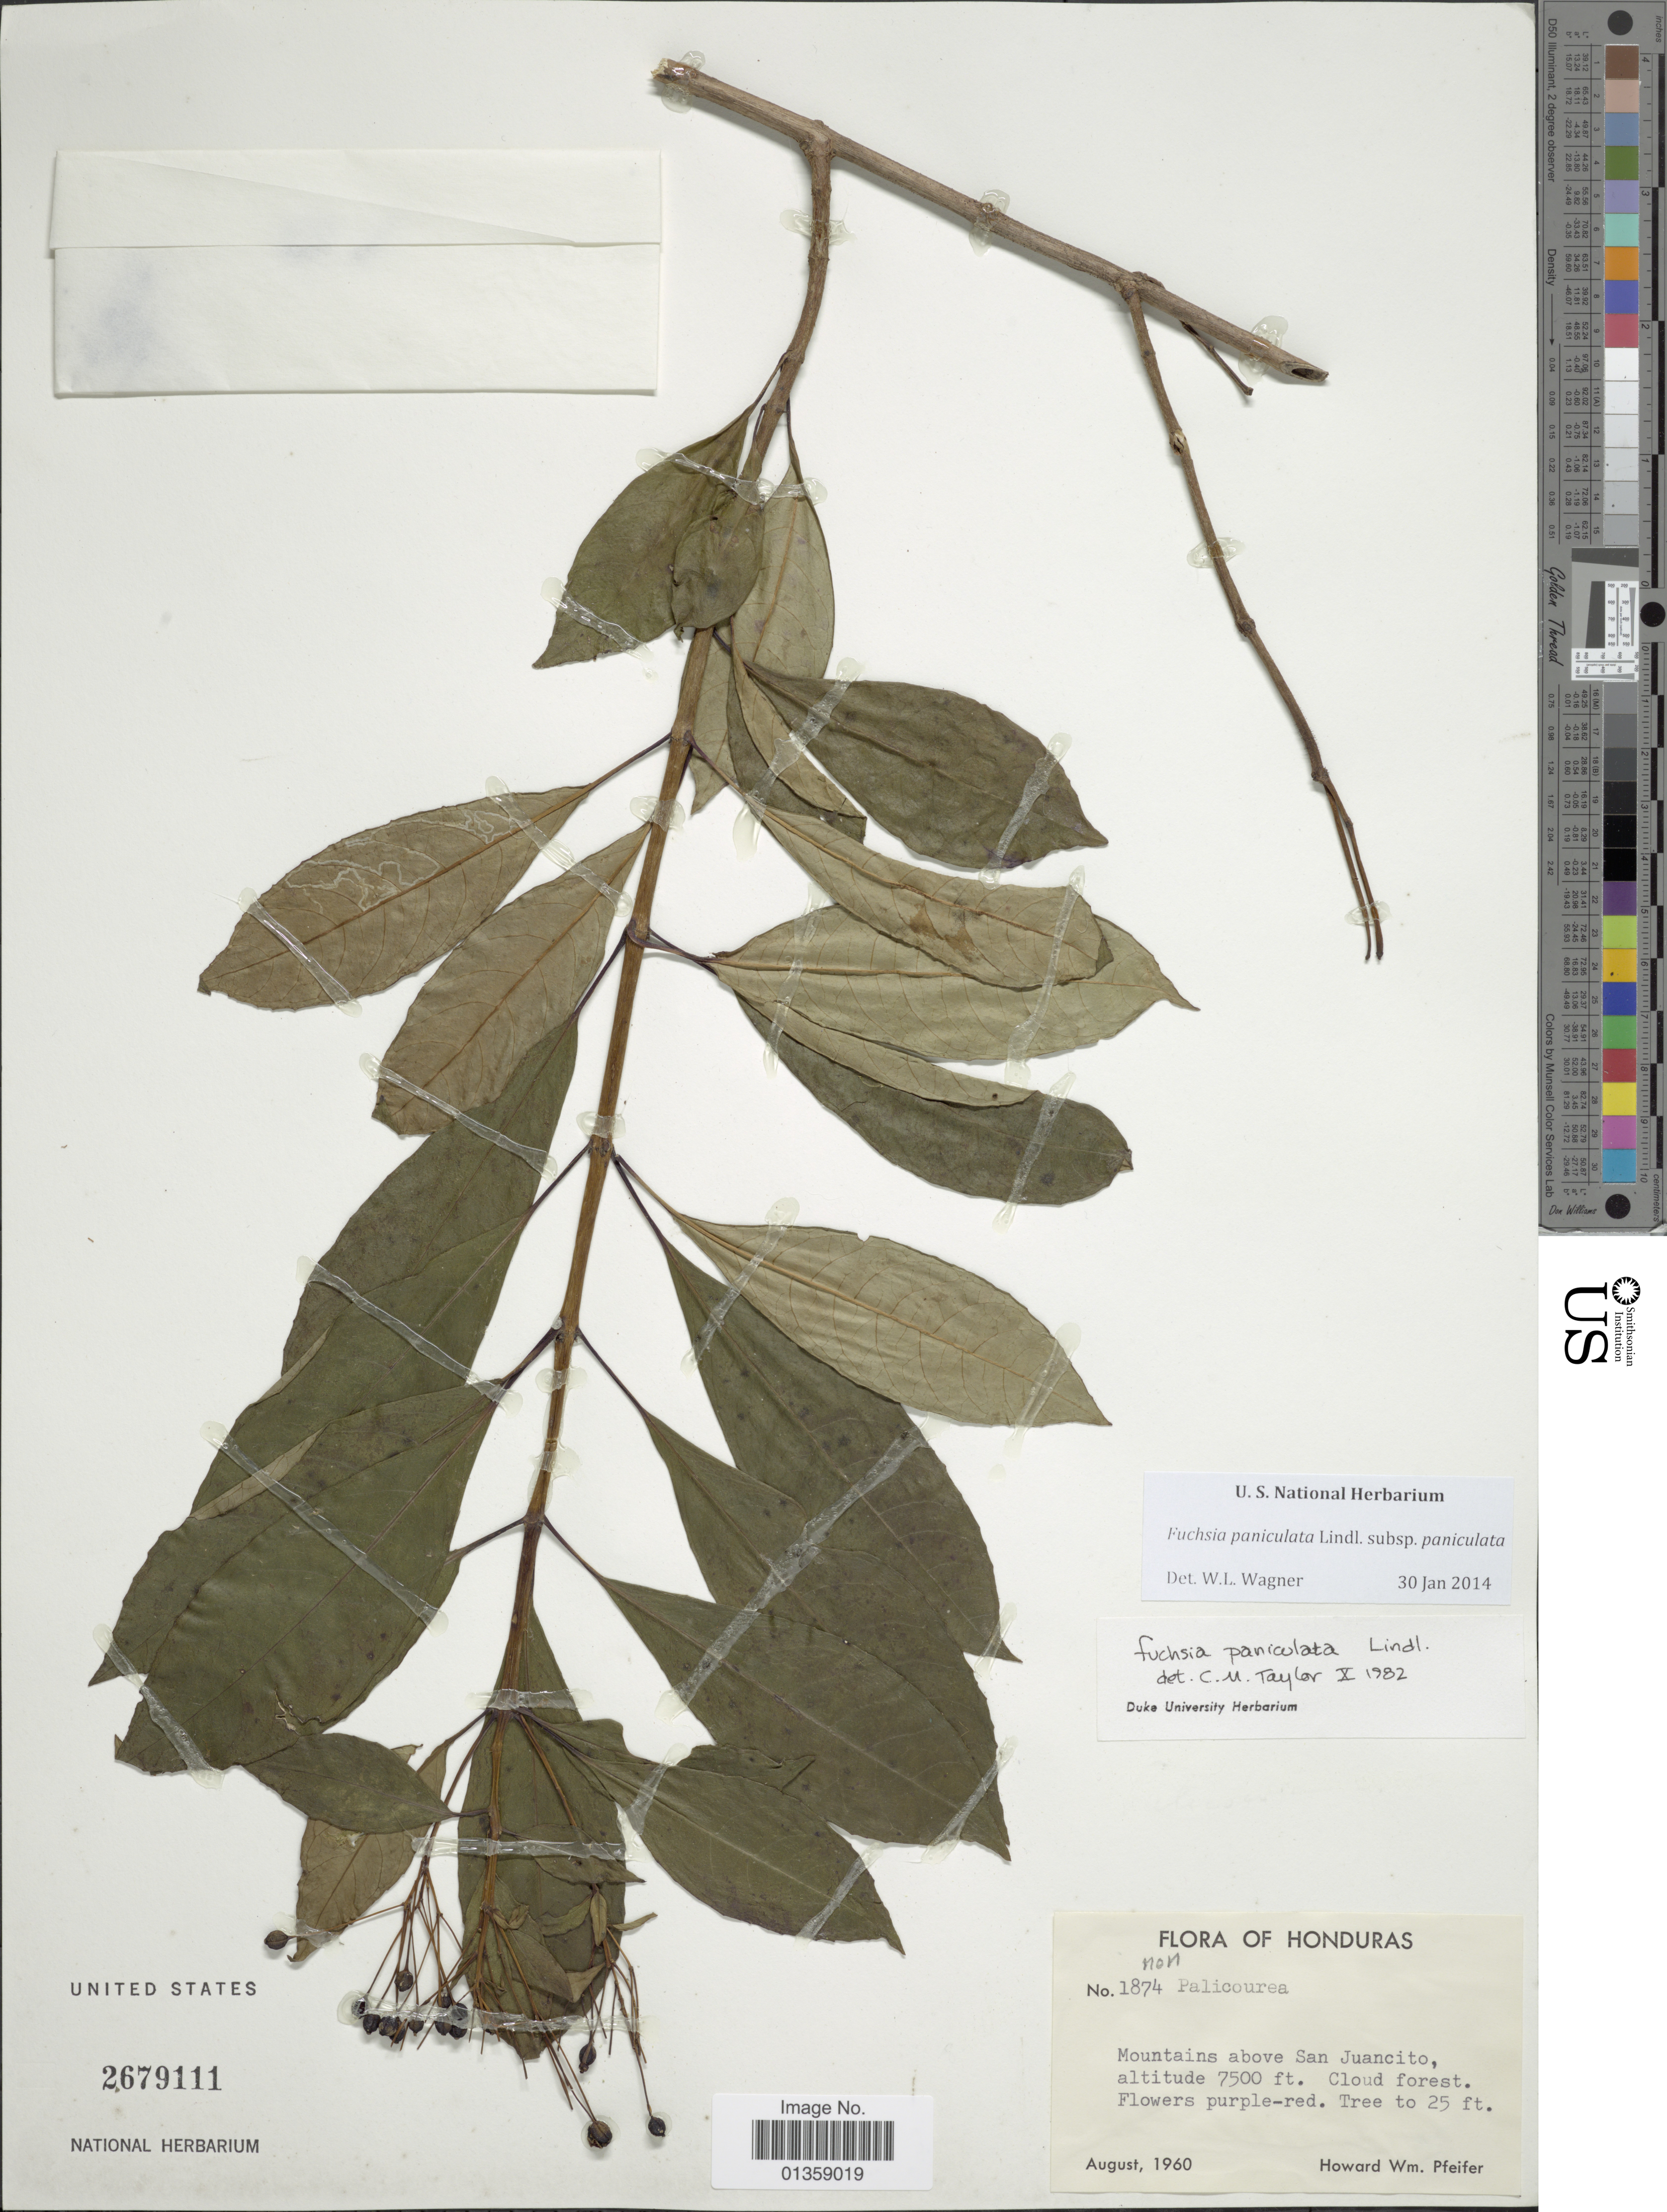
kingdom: Plantae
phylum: Tracheophyta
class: Magnoliopsida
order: Myrtales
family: Onagraceae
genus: Fuchsia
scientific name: Fuchsia paniculata subsp. paniculata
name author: Lindl.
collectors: H. W. Pfeifer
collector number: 1874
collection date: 1960-08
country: Honduras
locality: Mountains above San Juancito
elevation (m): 2286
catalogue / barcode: US 2679111